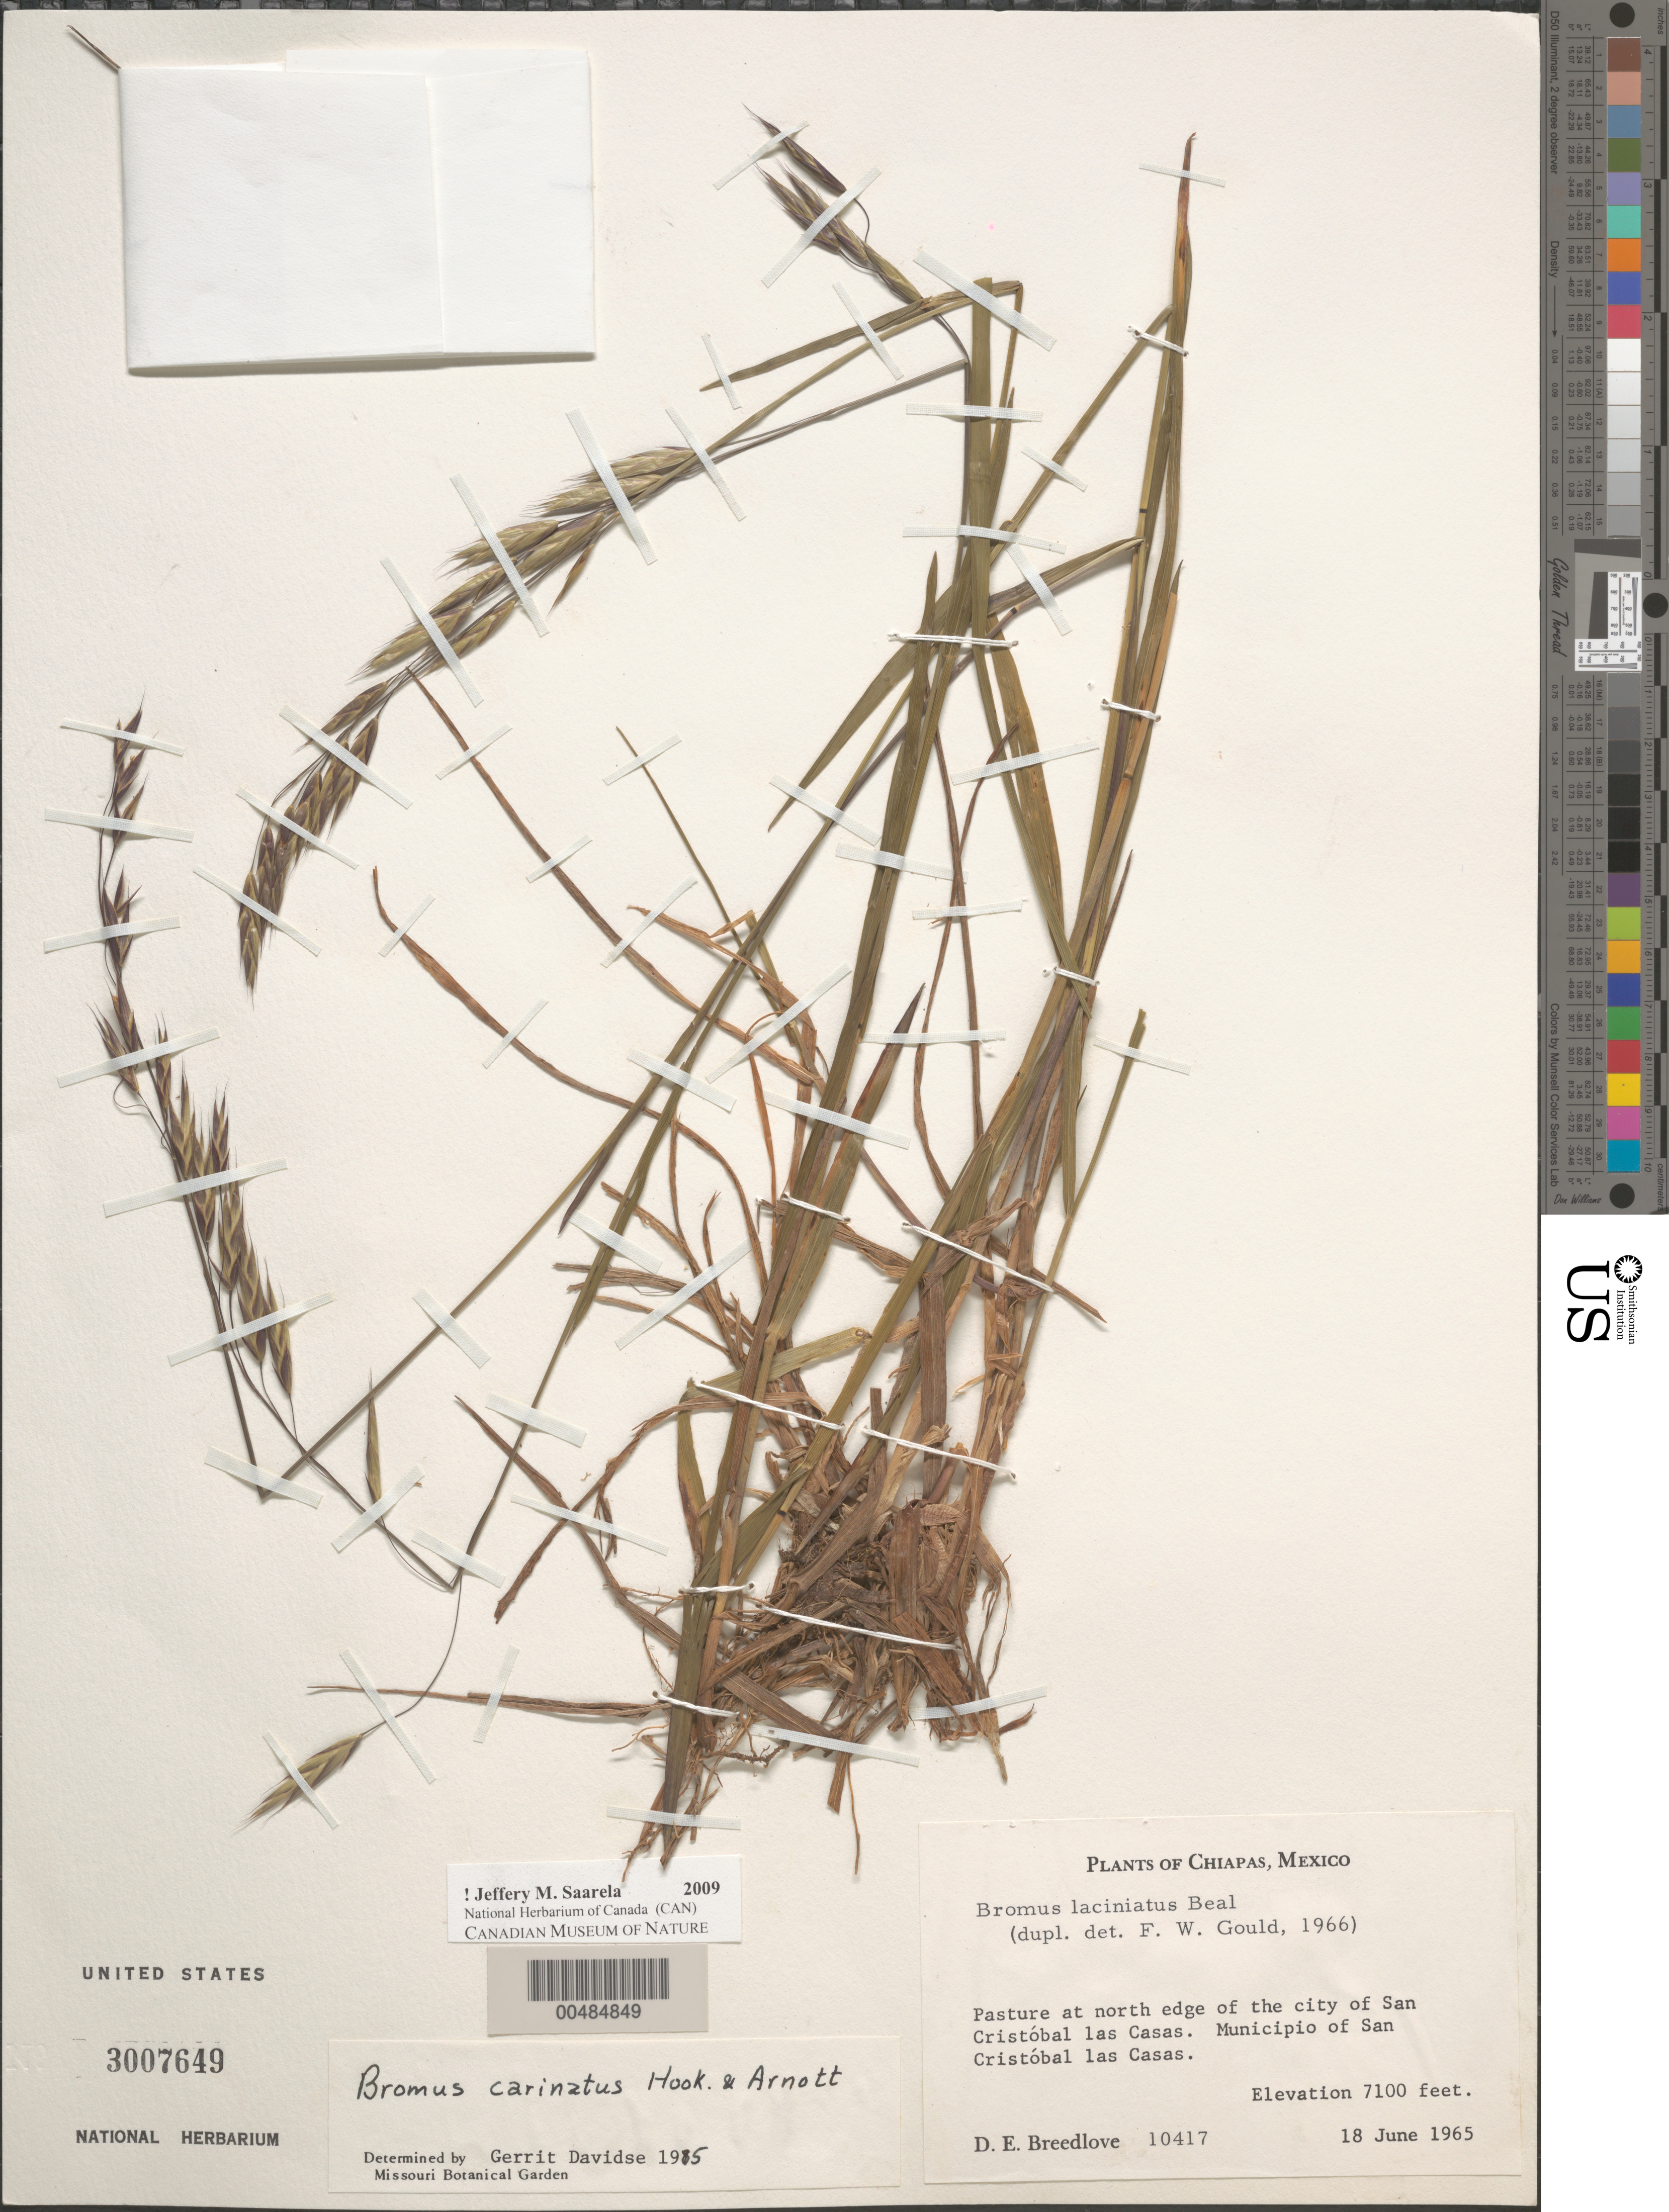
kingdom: Plantae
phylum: Tracheophyta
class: Liliopsida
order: Poales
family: Poaceae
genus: Bromus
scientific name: Bromus carinatus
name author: Hook. & Arn.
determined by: Davidse, Gerrit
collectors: D. E. Breedlove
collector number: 10417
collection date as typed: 18 Jun 1965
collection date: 1965-06-18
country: Mexico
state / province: Chiapas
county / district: San Cristóbal de Las Casas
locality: N edge of city of San Cristóbal las Casas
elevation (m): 2164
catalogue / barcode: US 3007649